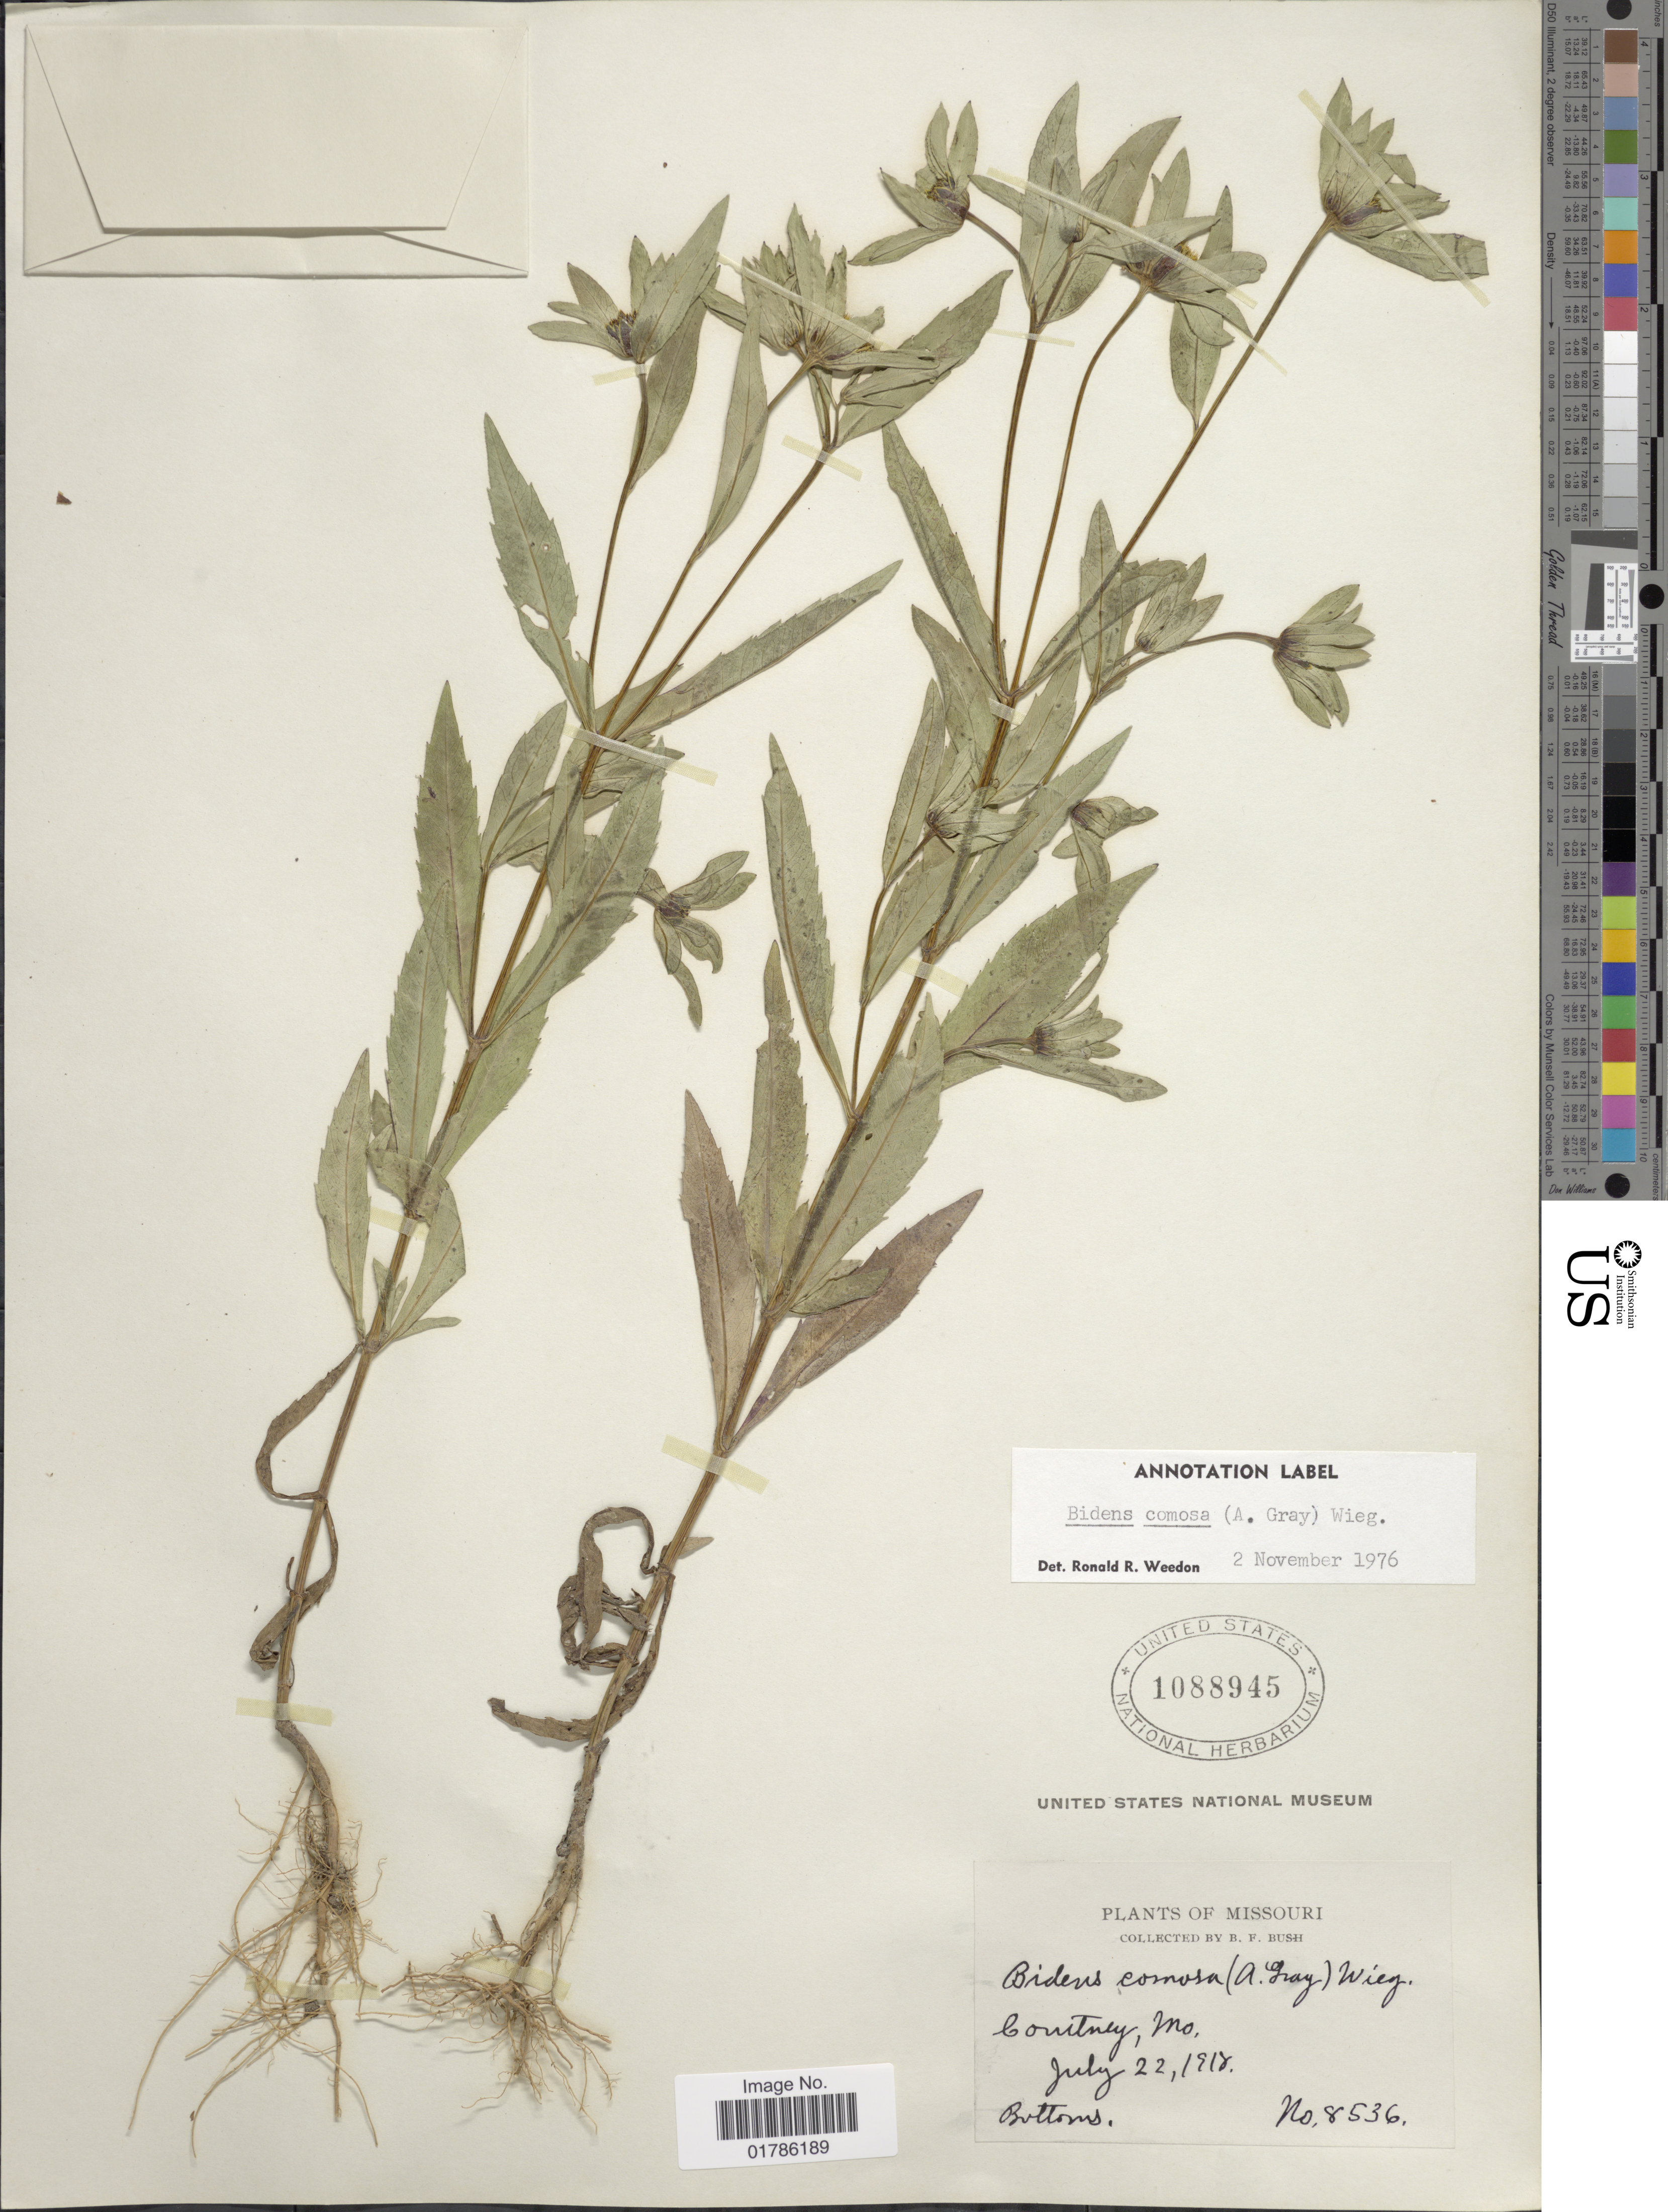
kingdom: Plantae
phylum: Tracheophyta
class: Magnoliopsida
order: Asterales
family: Asteraceae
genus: Bidens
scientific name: Bidens comosa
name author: (A. Gray) Wiegand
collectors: B. F. Bush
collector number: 8536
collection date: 1918-07-22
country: United States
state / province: Missouri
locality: Courtney, Mo.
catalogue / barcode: US 1088945